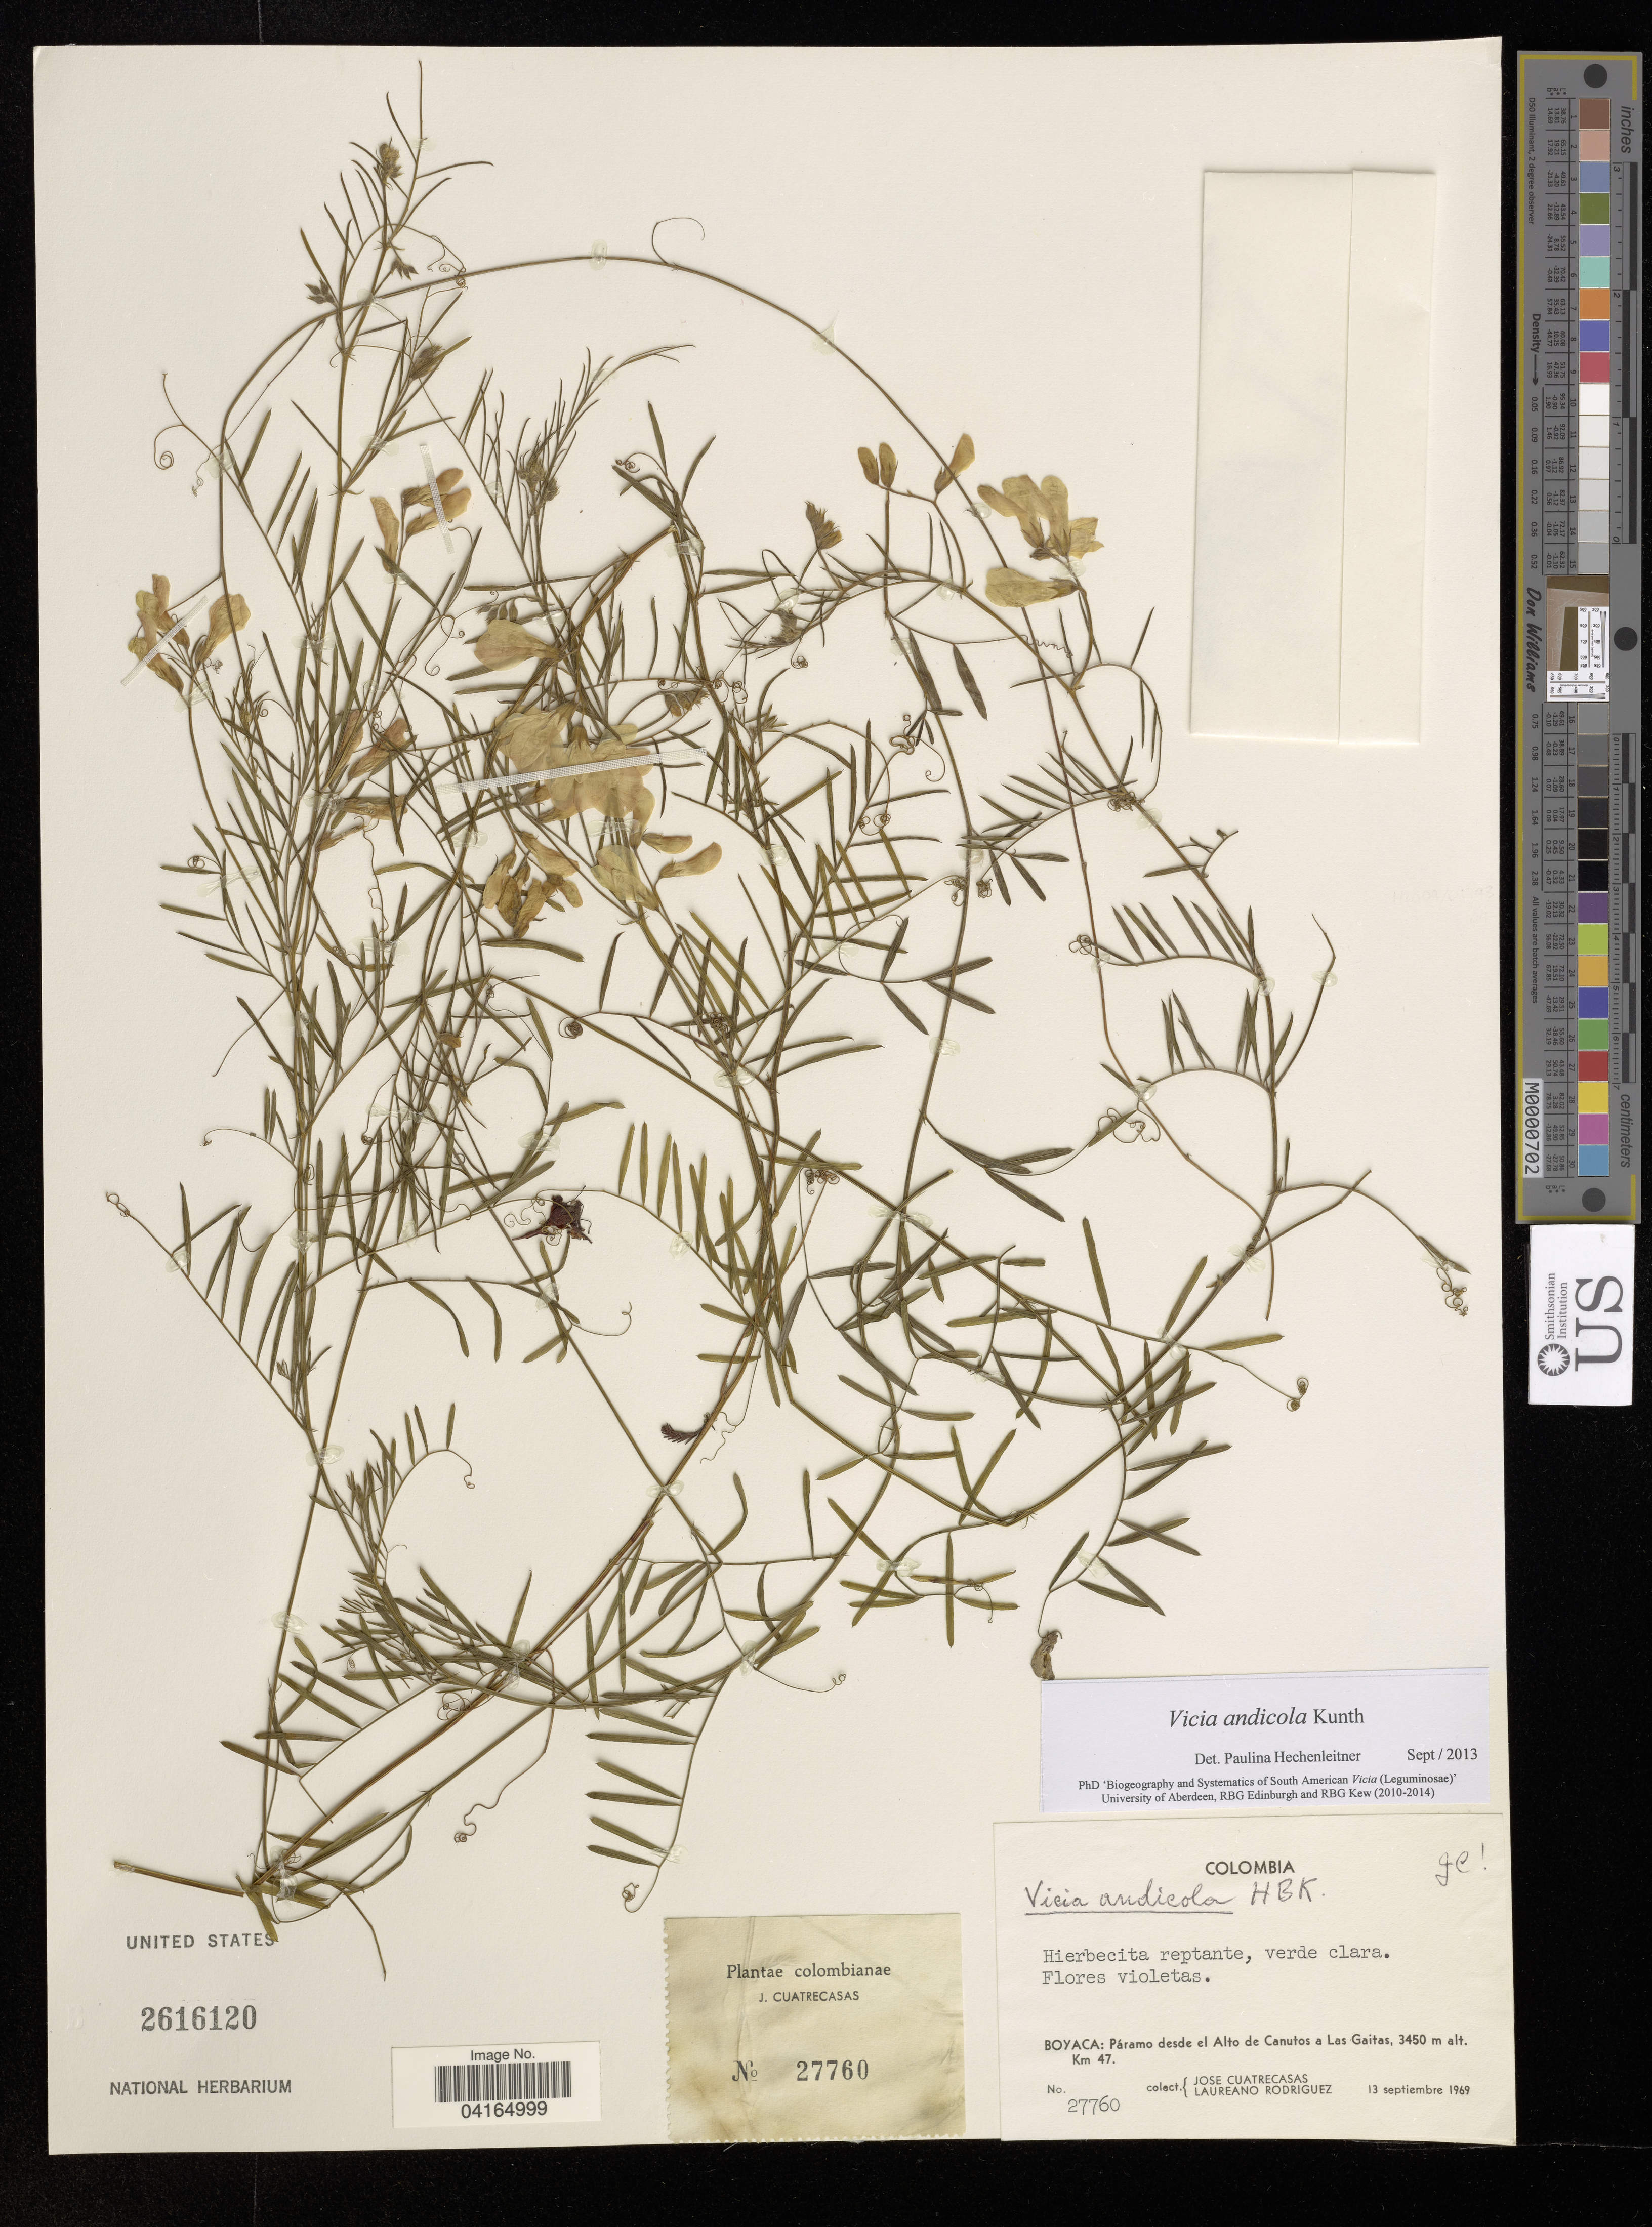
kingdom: Plantae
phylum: Tracheophyta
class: Magnoliopsida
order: Fabales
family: Fabaceae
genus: Vicia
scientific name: Vicia andicola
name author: Kunth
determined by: Hechenleitner, Paulina, RBG Edinburgh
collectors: J. Cuatrecasas & L. Rodriguez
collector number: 27760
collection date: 1969-09-13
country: Colombia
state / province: Boyacá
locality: Páramo desde el Alto de Canutos a Las Gaitas. Km 47.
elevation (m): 3450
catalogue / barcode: US 2616120